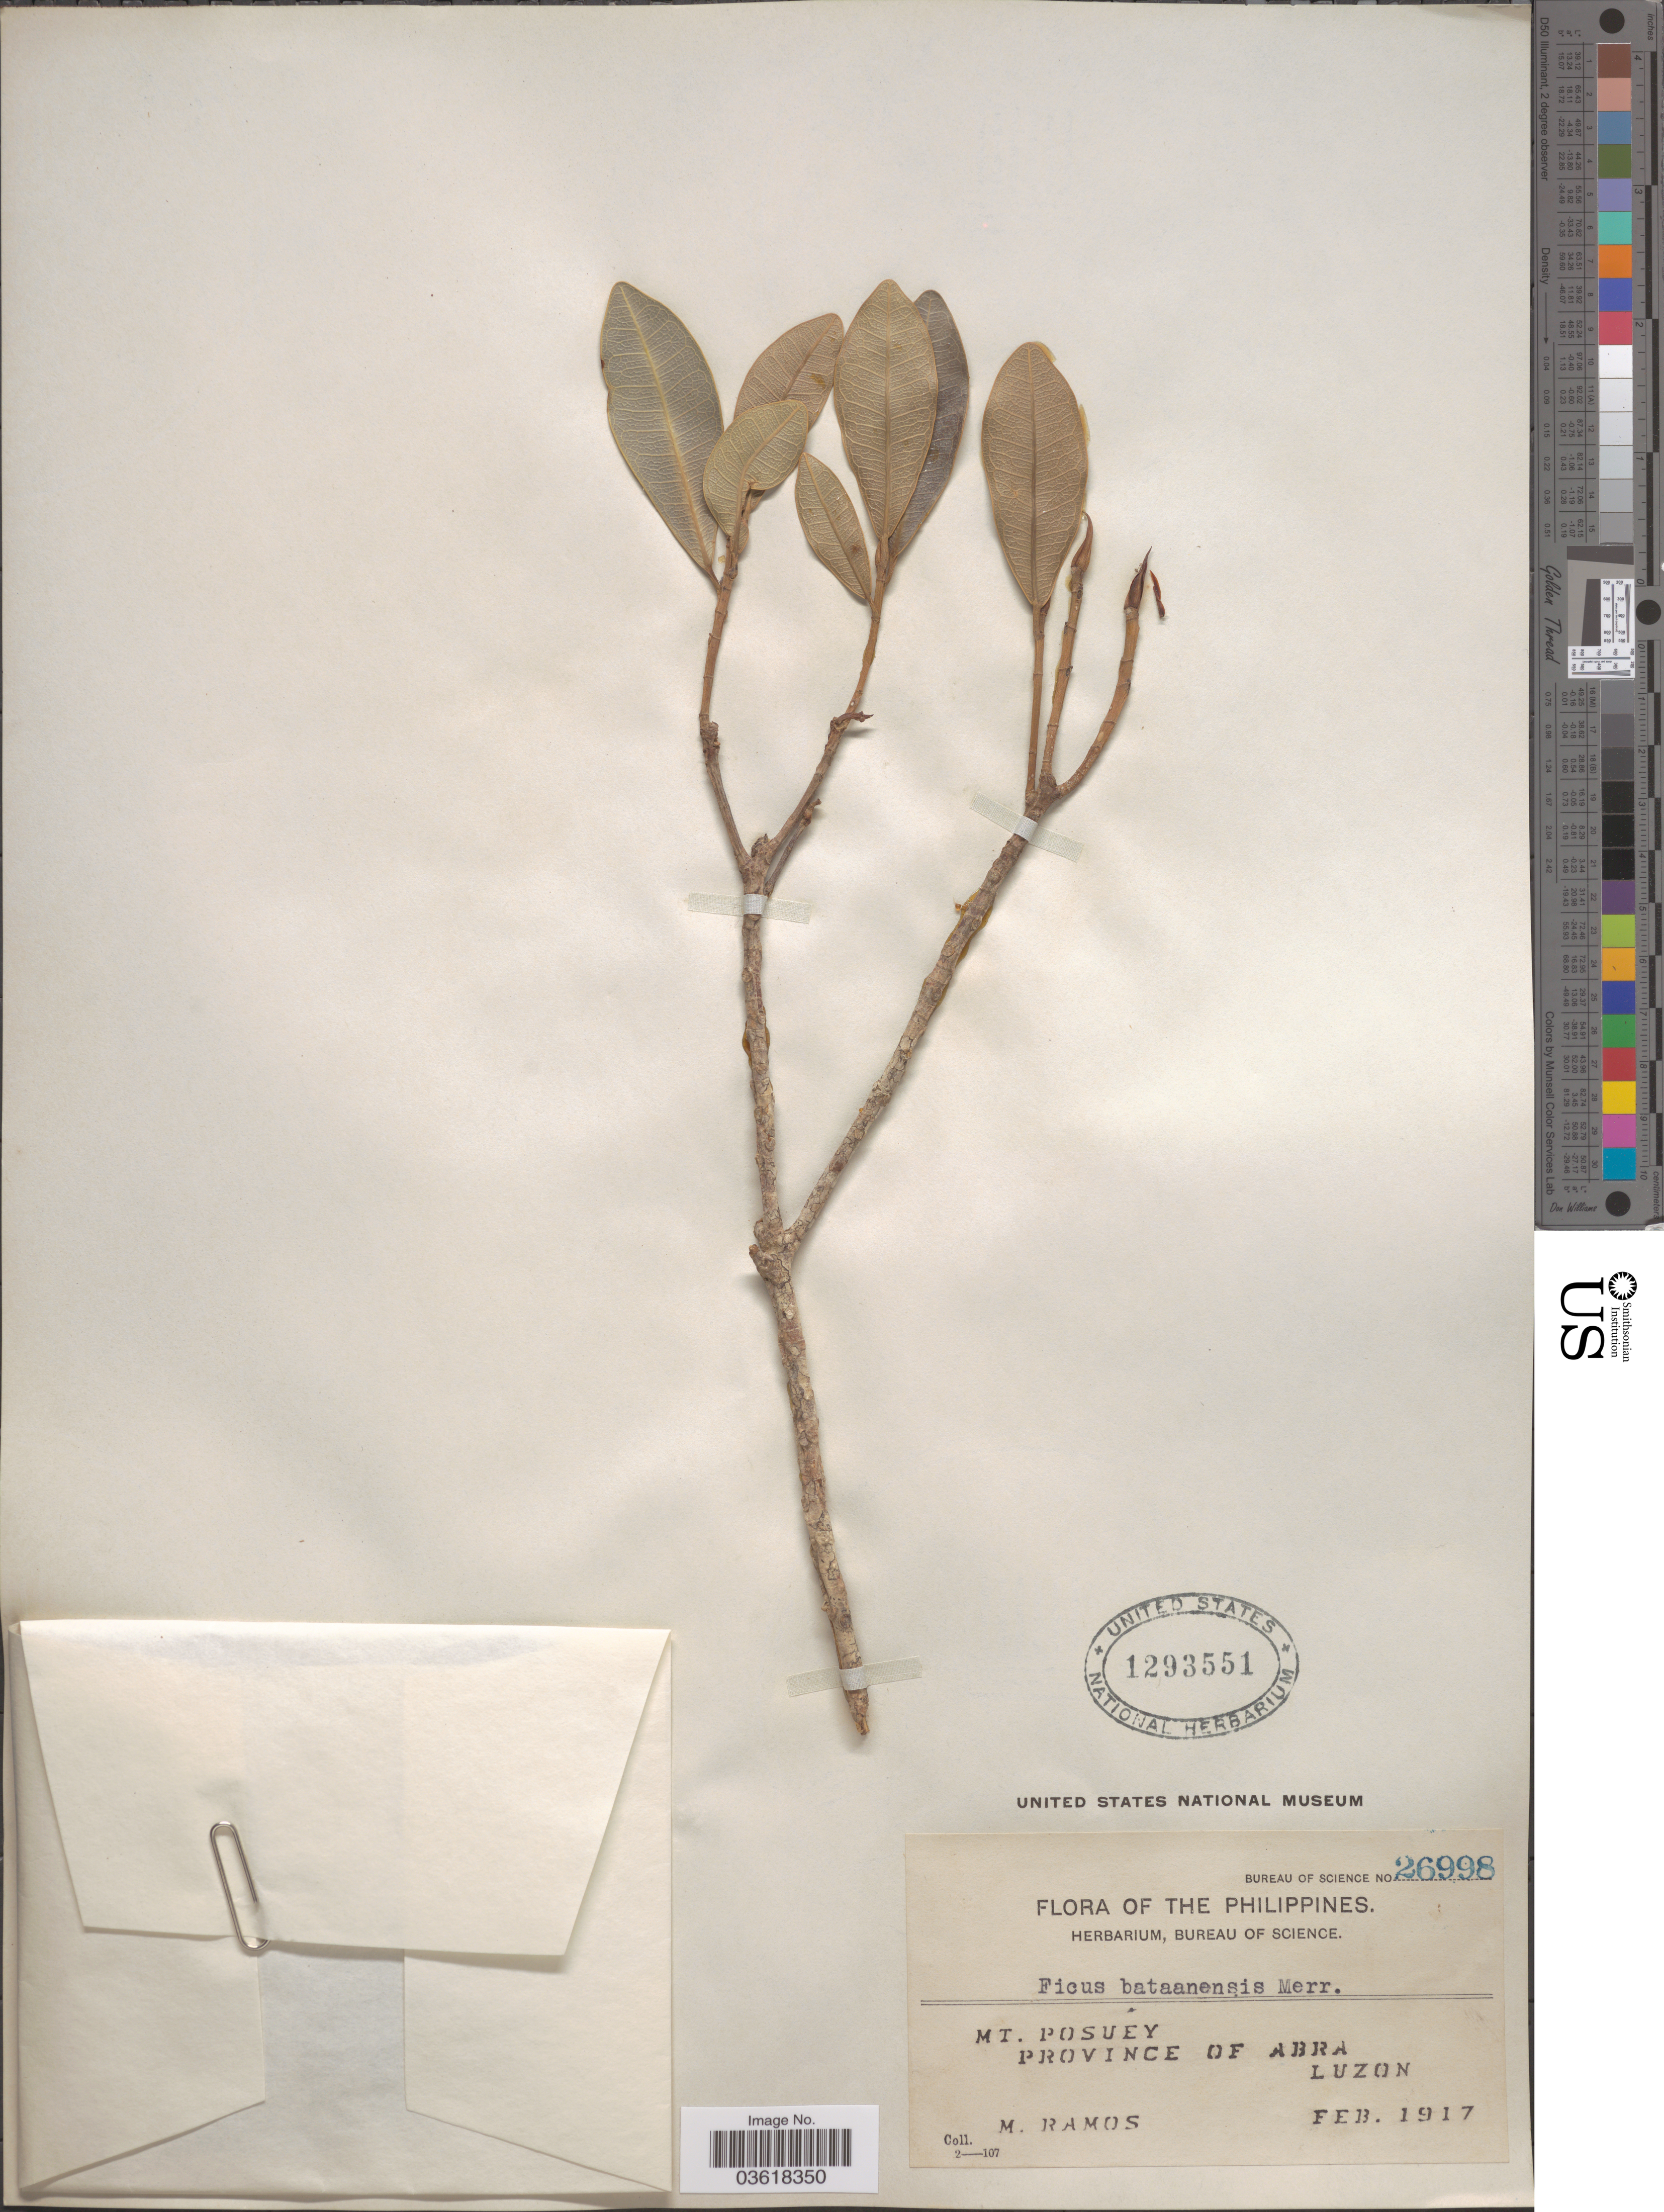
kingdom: Plantae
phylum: Tracheophyta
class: Magnoliopsida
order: Rosales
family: Moraceae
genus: Ficus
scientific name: Ficus bataanensis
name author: Merr.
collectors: M. Ramos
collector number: Bureau of science 26998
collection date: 1917-02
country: Philippines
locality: Mt. Posuey, Province of Abra, Luzon.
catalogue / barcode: US 1293551